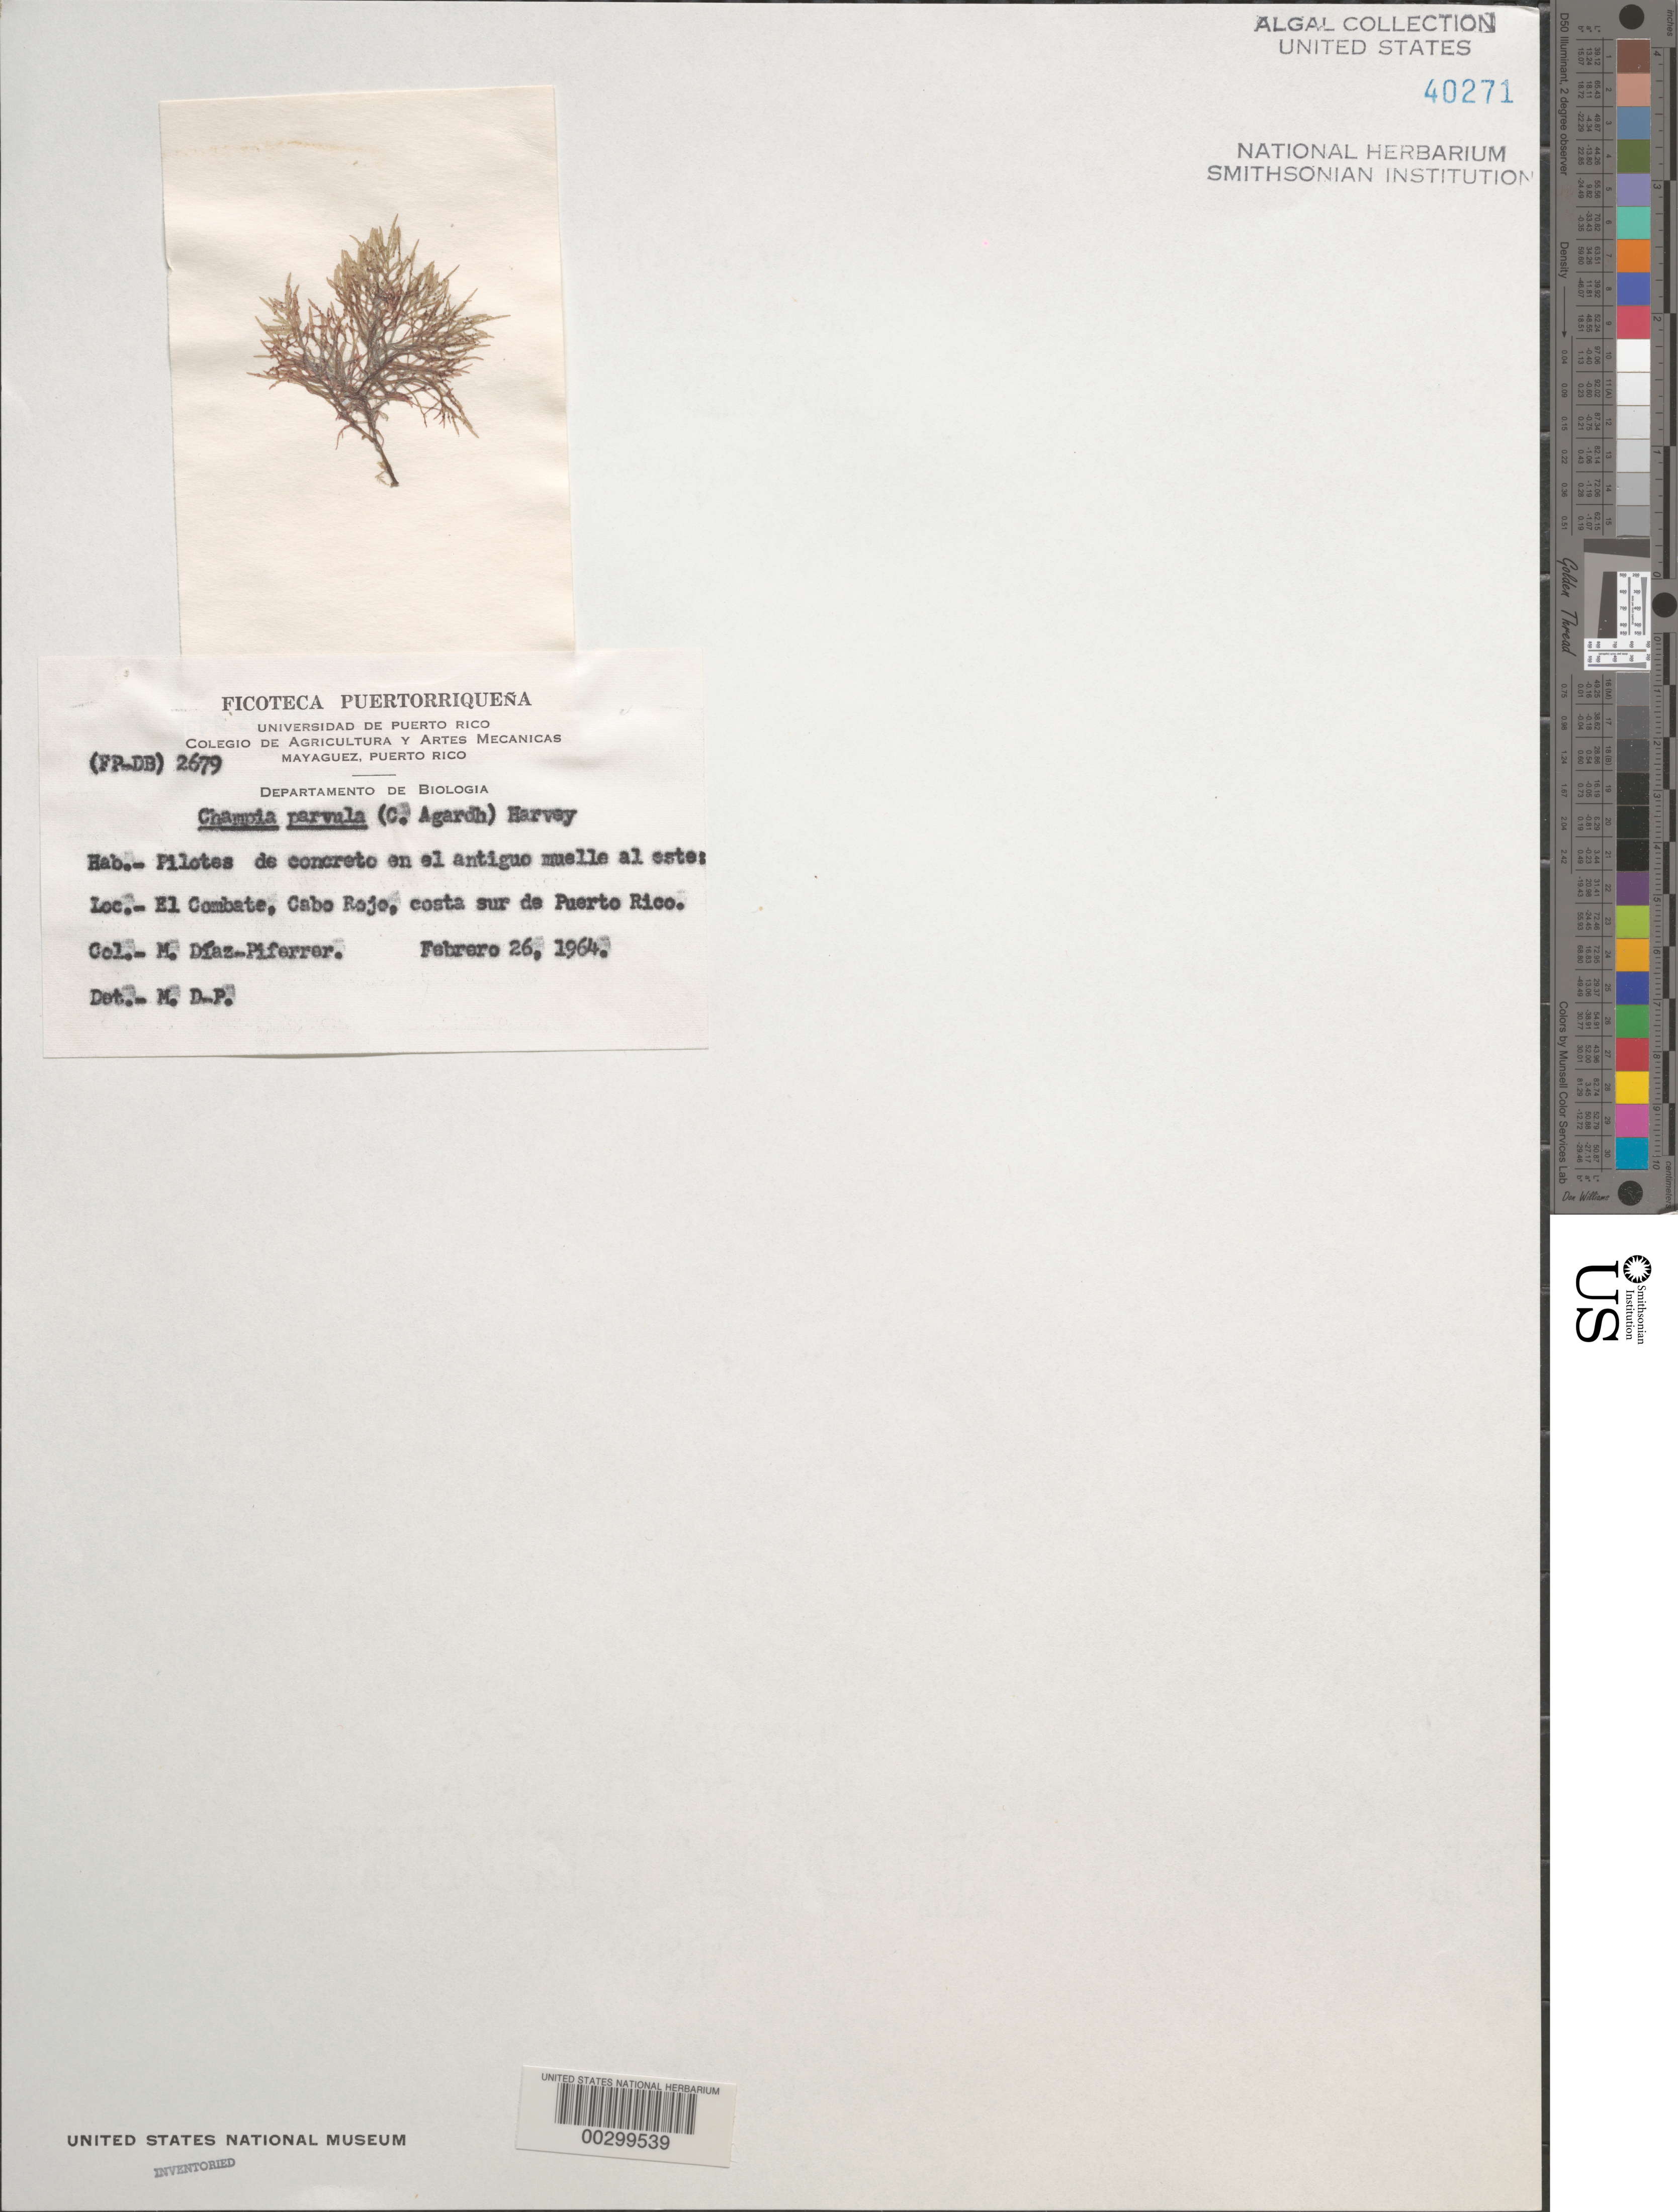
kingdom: Plantae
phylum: Rhodophyta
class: Florideophyceae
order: Rhodymeniales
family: Champiaceae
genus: Champia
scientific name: Champia parvula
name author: (C. Agardh) Harv.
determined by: Diaz-Piferrer, M.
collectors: M. Diaz-Piferrer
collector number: (FP-DB) 2679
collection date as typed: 26 Feb 1964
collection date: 1964-02-26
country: Puerto Rico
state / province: Cabo Rojo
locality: El Combate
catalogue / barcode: US 40271